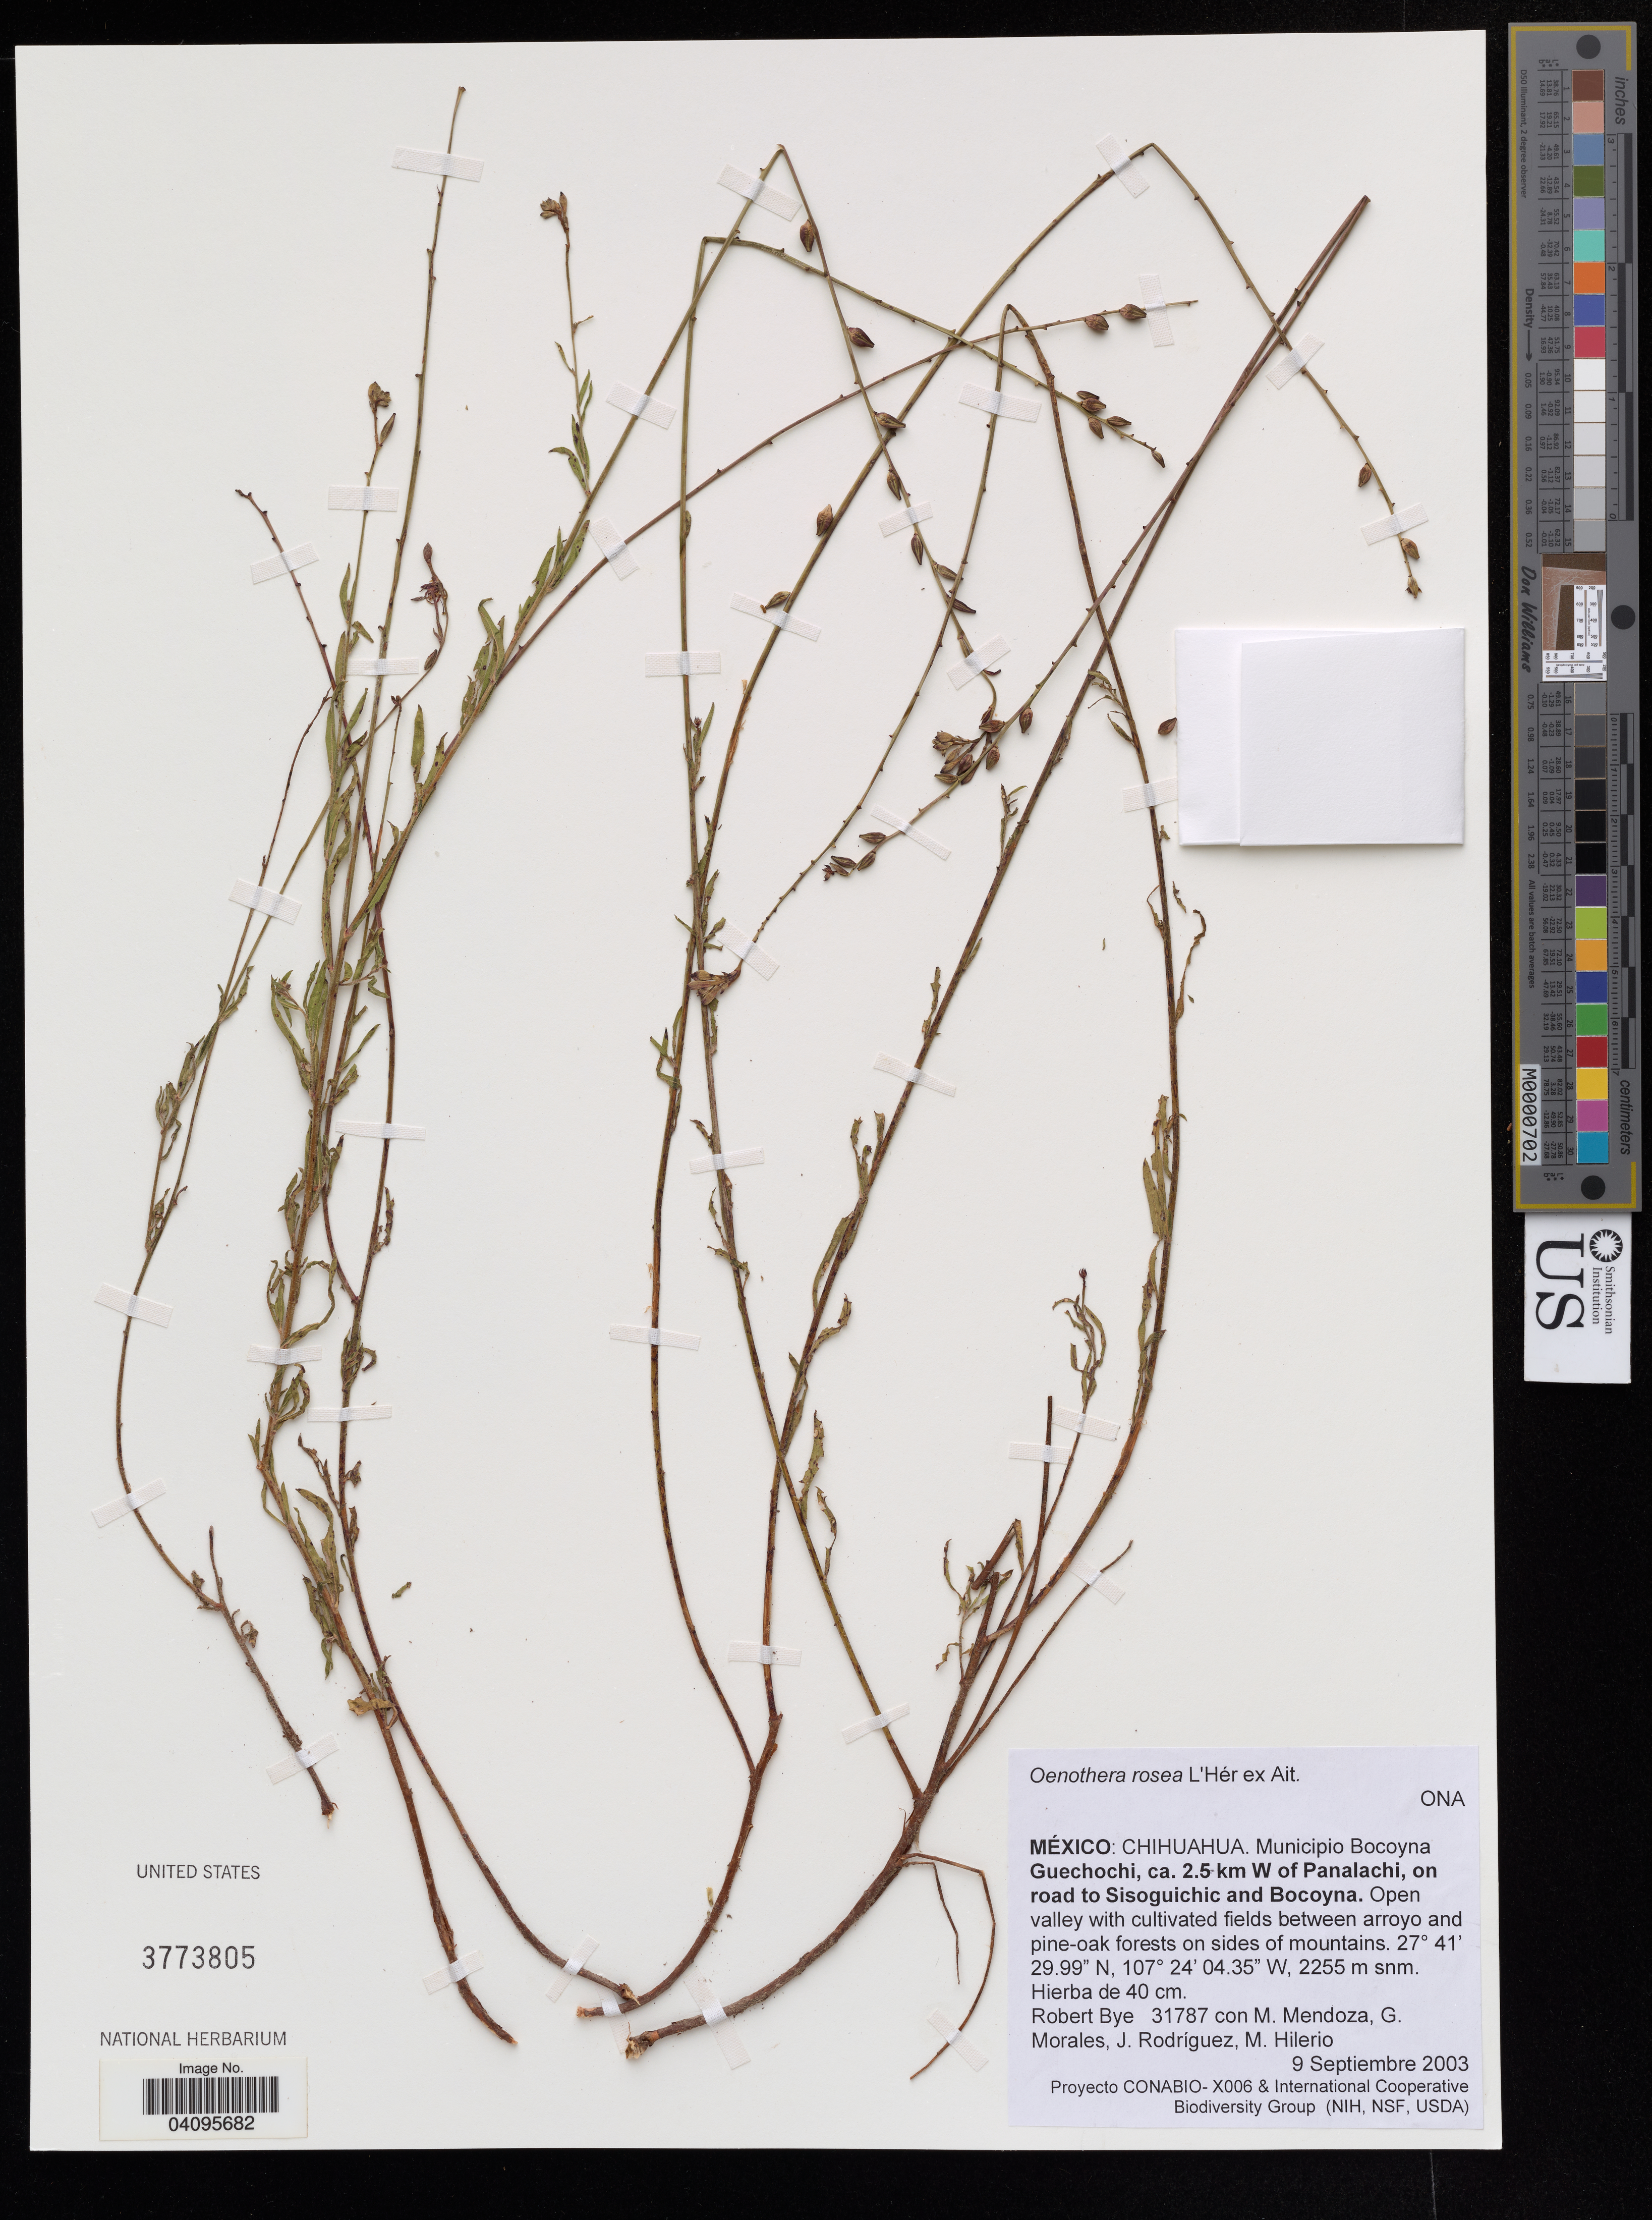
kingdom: Plantae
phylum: Tracheophyta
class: Magnoliopsida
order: Myrtales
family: Onagraceae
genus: Oenothera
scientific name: Oenothera rosea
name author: L'Hér. ex Aiton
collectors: R. A. Bye, M. Mendoza Garcia, G. Morales & J. Rodríguez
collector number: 31787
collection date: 2003-09-09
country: Mexico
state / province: Chihuahua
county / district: Bocoyna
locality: Guechochi, 25km W of Panalachi, on road to Sisoguichic and Bocoyna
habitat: Open valley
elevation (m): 2255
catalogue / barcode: US 3773805